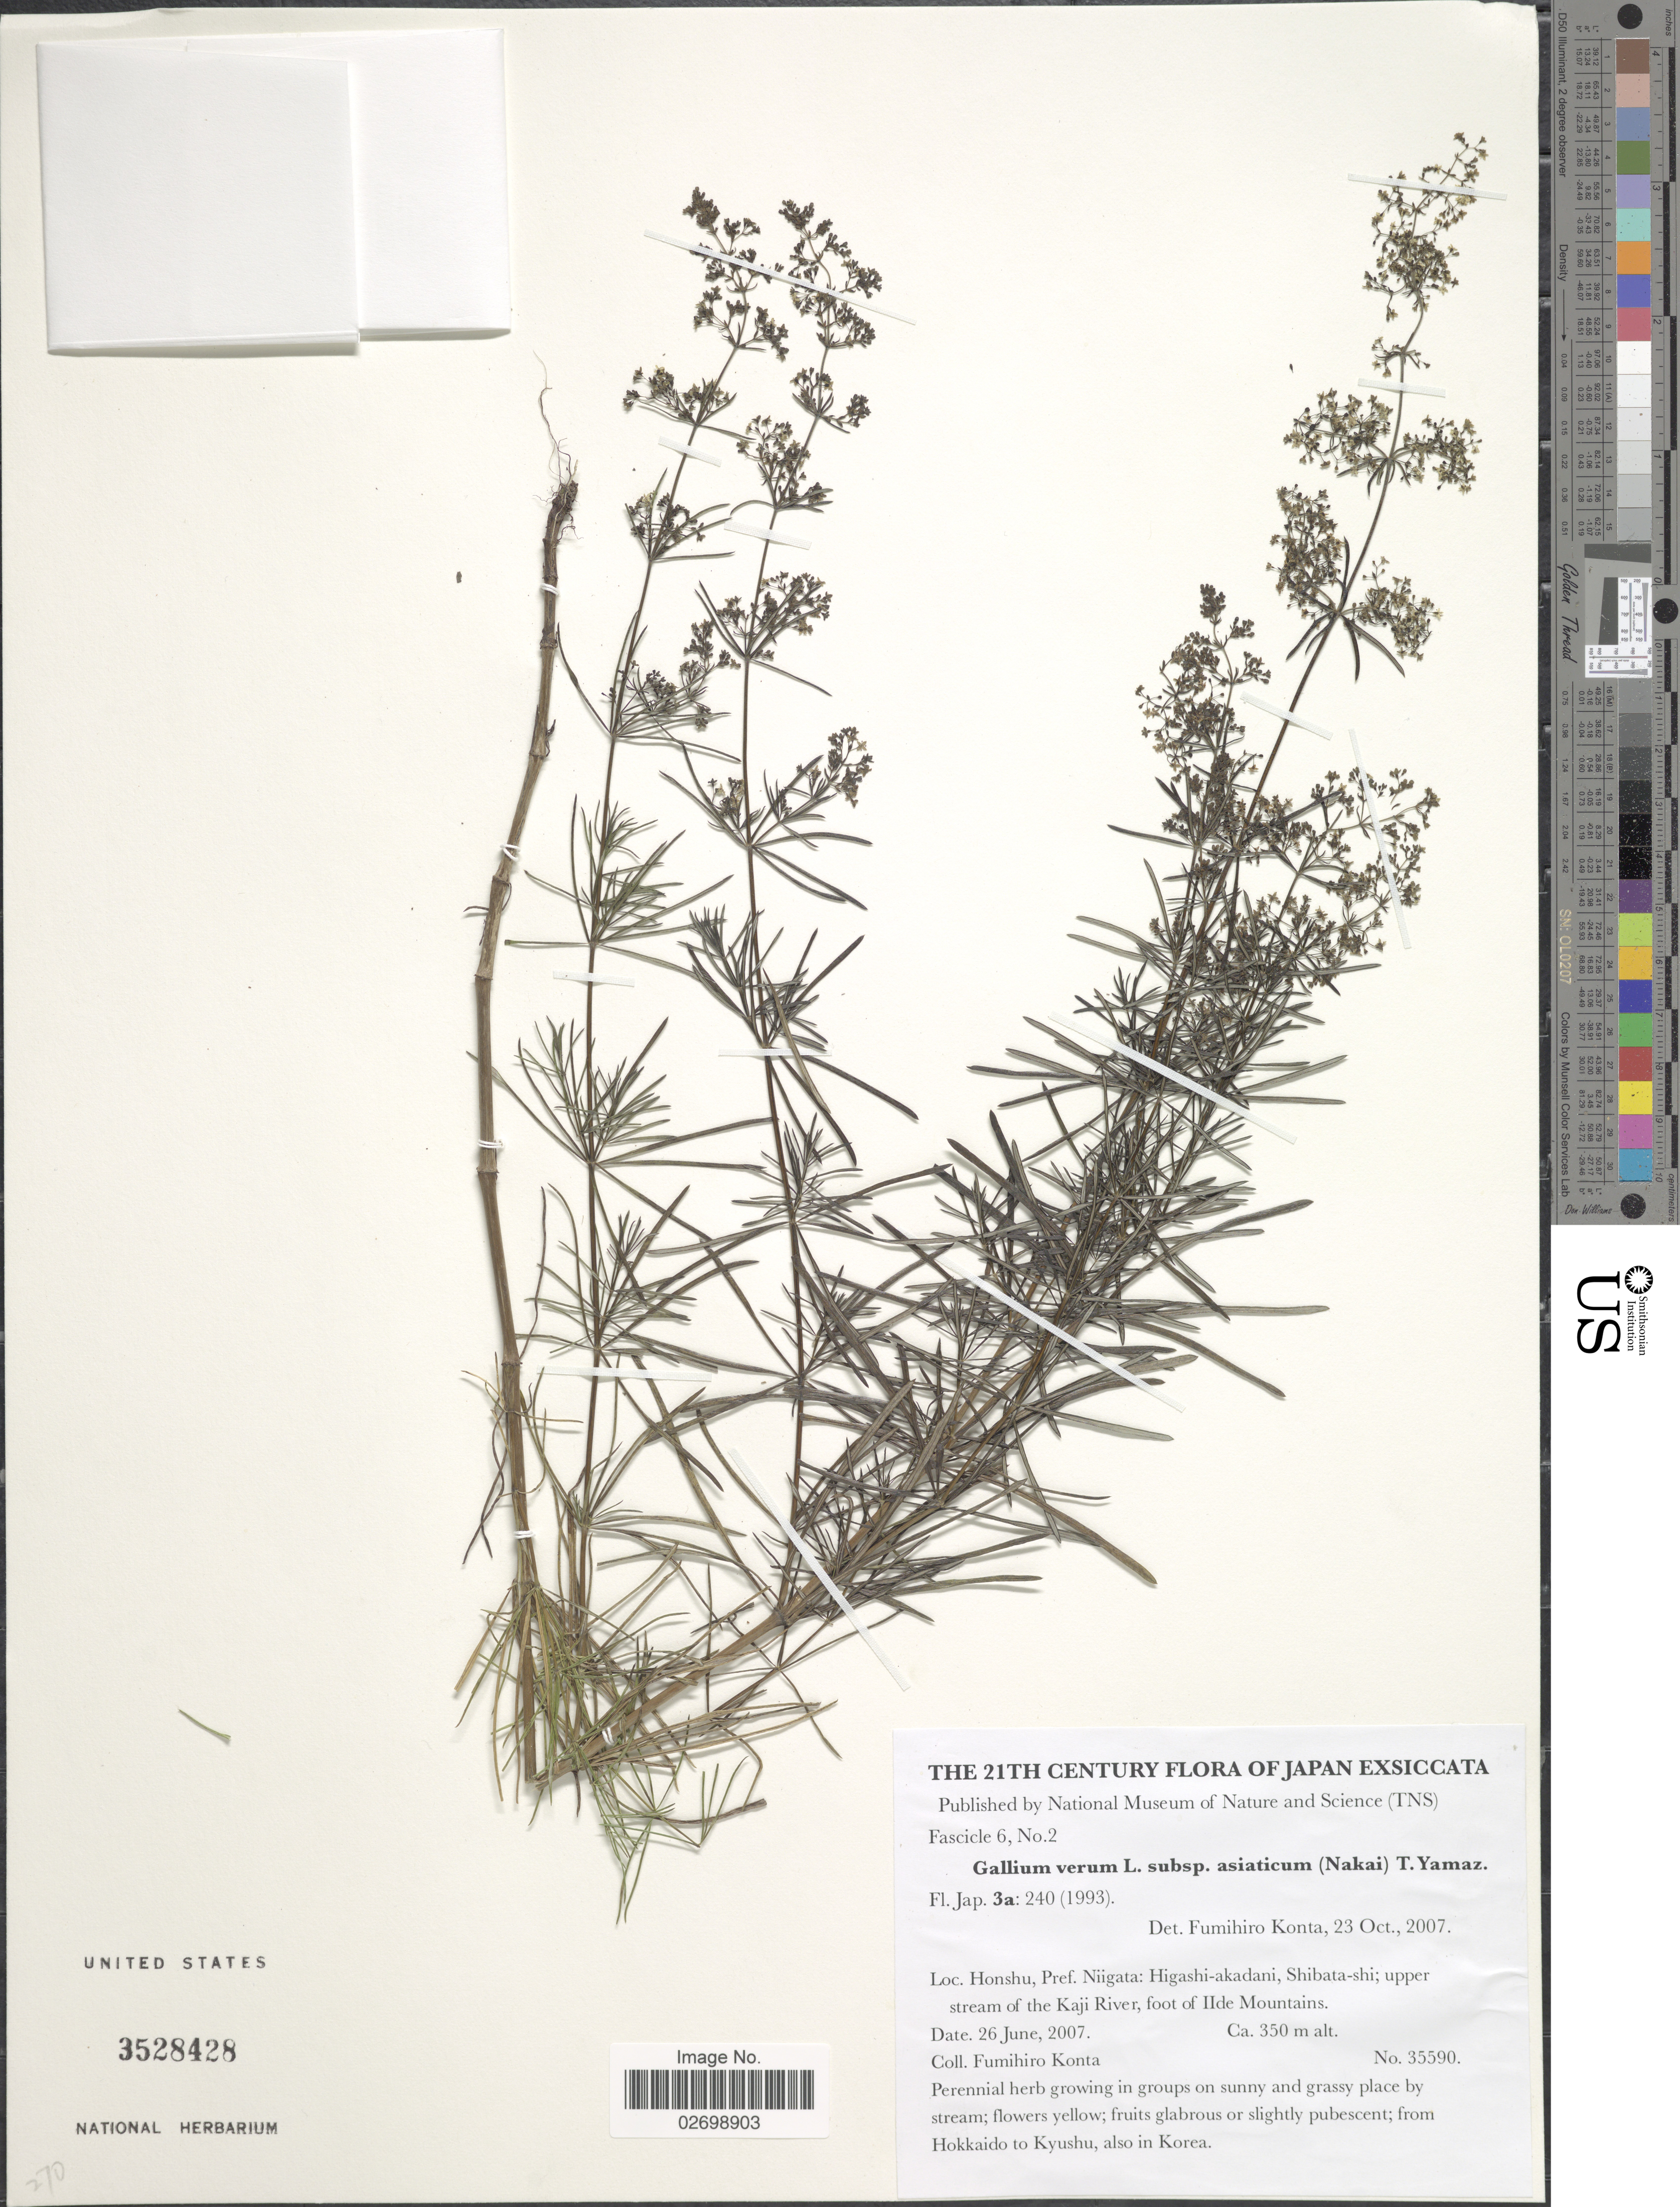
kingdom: Plantae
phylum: Tracheophyta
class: Magnoliopsida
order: Gentianales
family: Rubiaceae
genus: Galium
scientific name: Galium verum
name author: L.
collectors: F. Konta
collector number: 35590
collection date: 2007-06-26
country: Japan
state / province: Niigata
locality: Honshu: Higashi-akadani, Shibata-shi; upper stream of the Kaji River, foot of Ilde Mountains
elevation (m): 350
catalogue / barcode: US 3528428